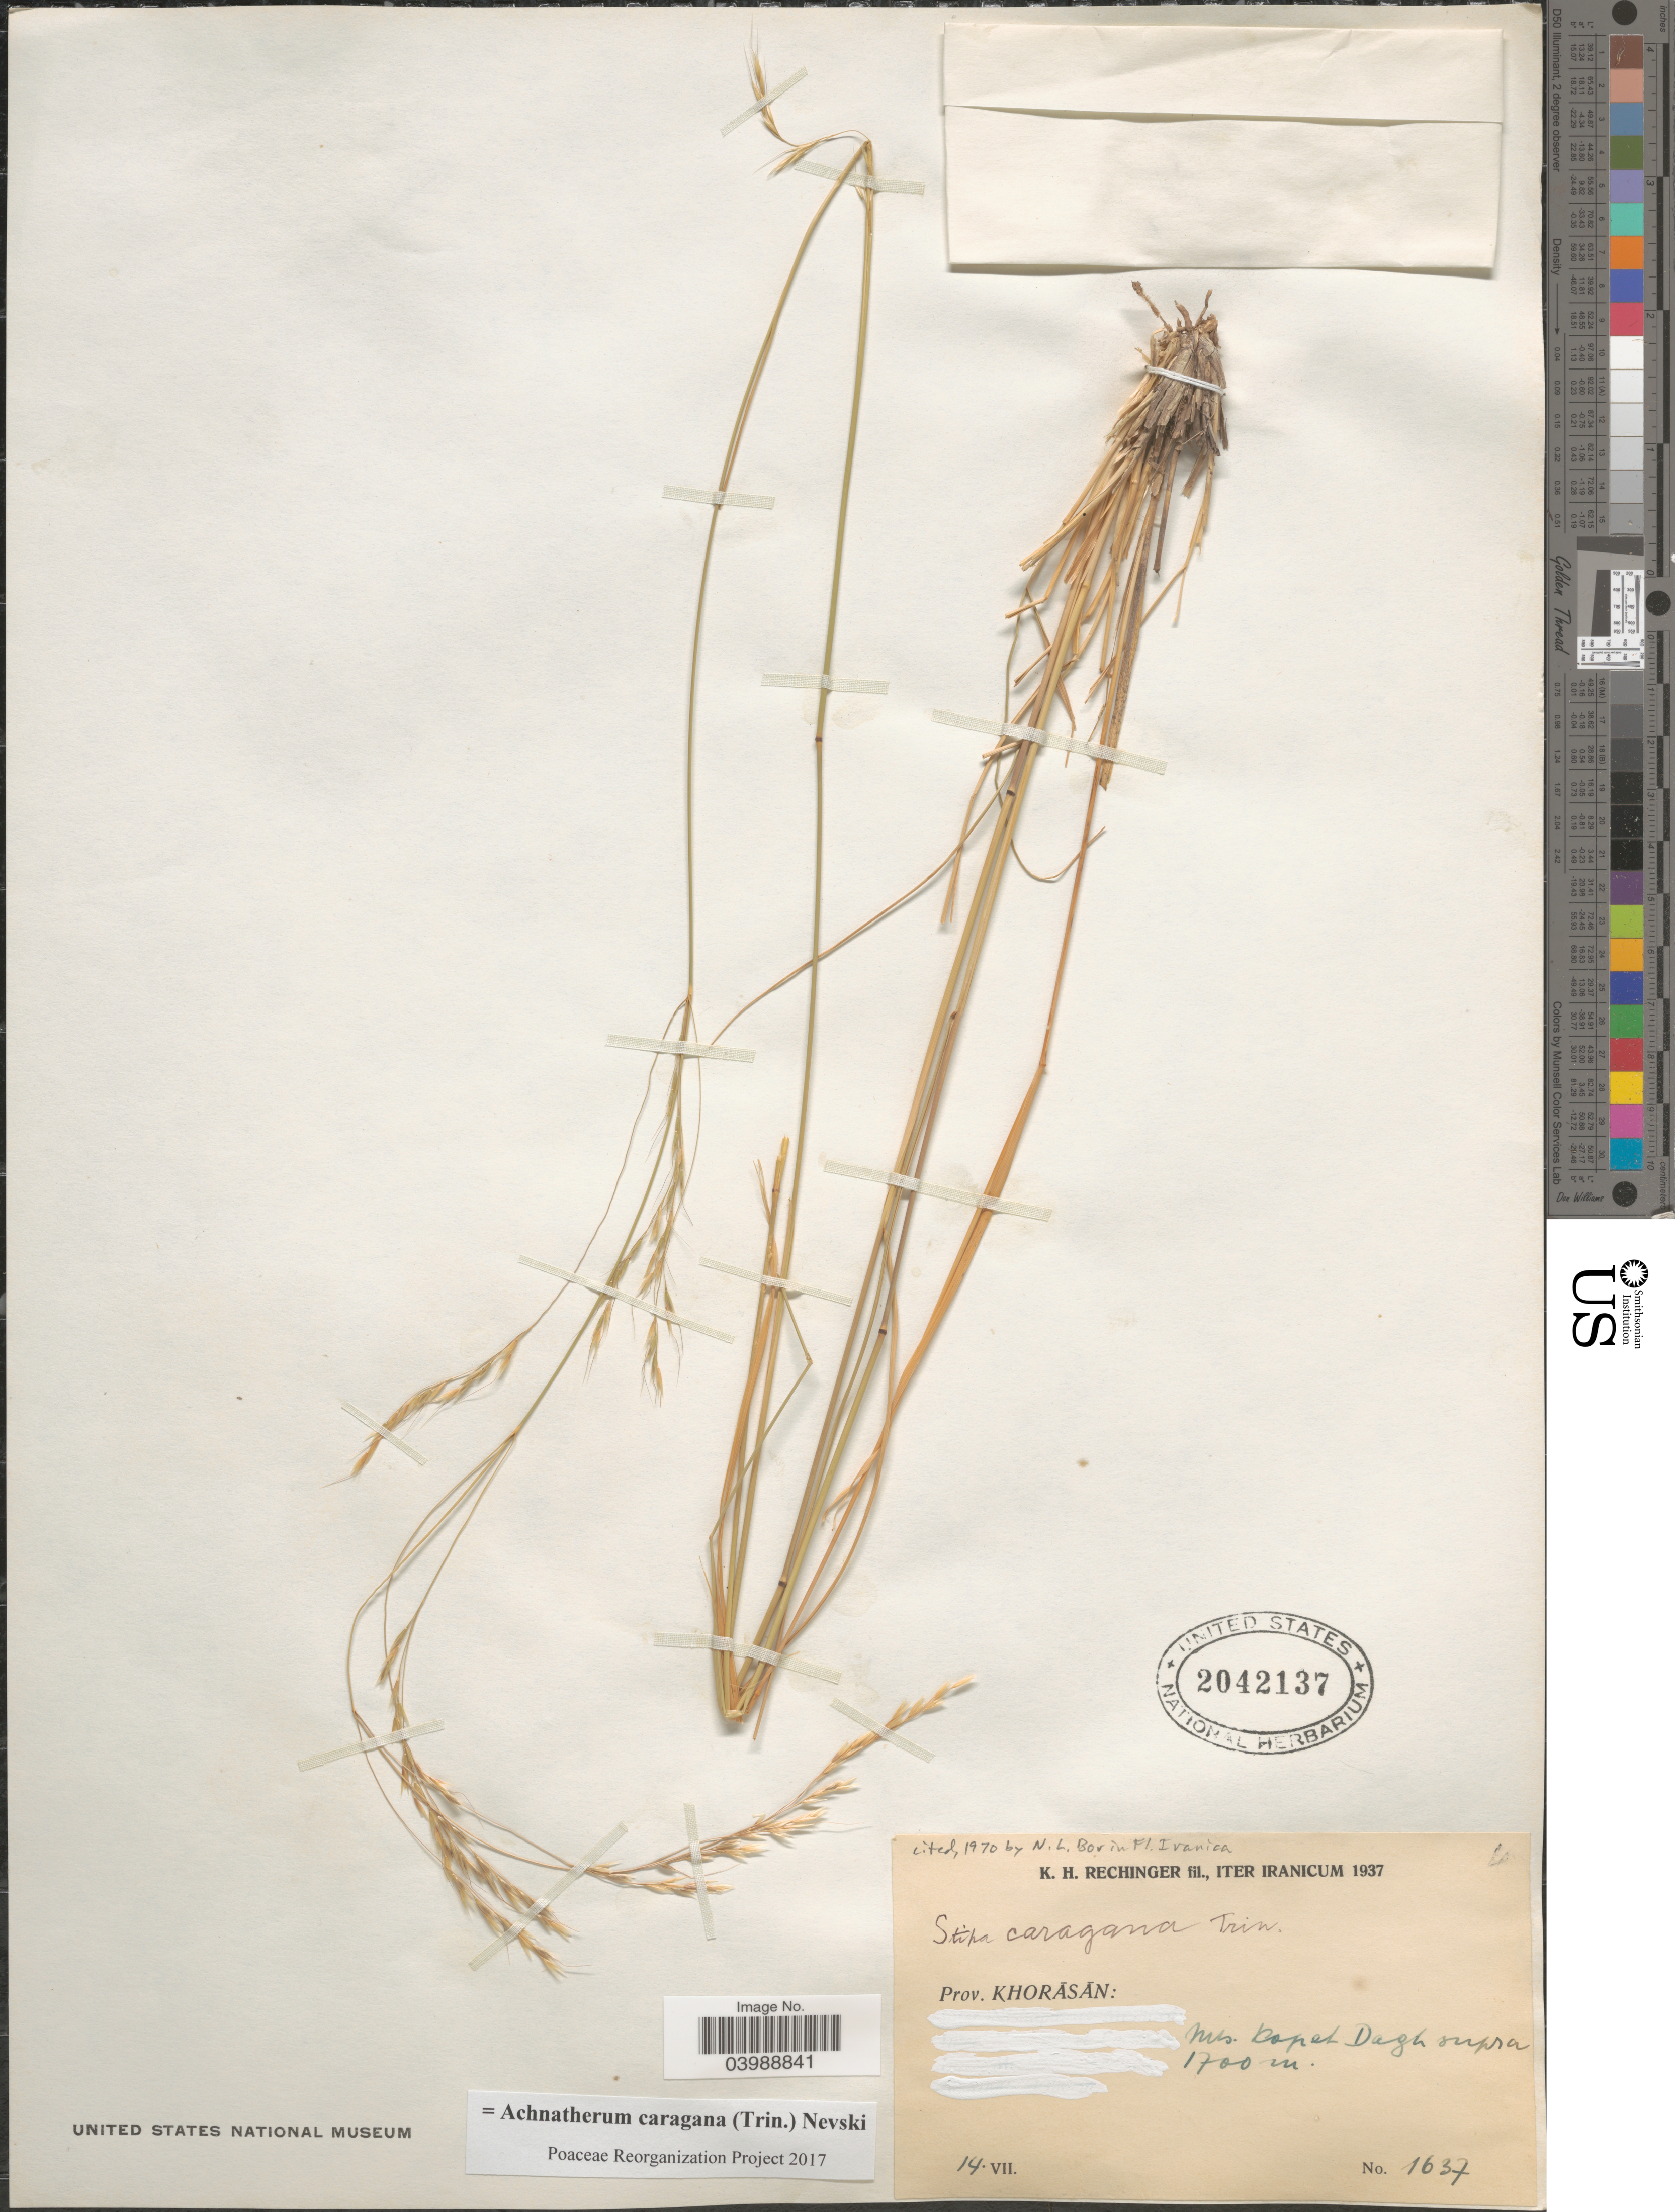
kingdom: Plantae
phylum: Tracheophyta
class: Liliopsida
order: Poales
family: Poaceae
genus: Achnatherum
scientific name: Achnatherum caragana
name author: (Trin.) Nevski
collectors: K. H. Rechinger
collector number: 1937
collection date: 1937-07-14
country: Iran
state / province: Khorasan [obsolete]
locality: Mts. Kopet Dagh supra.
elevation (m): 1700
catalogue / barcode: US 2042137